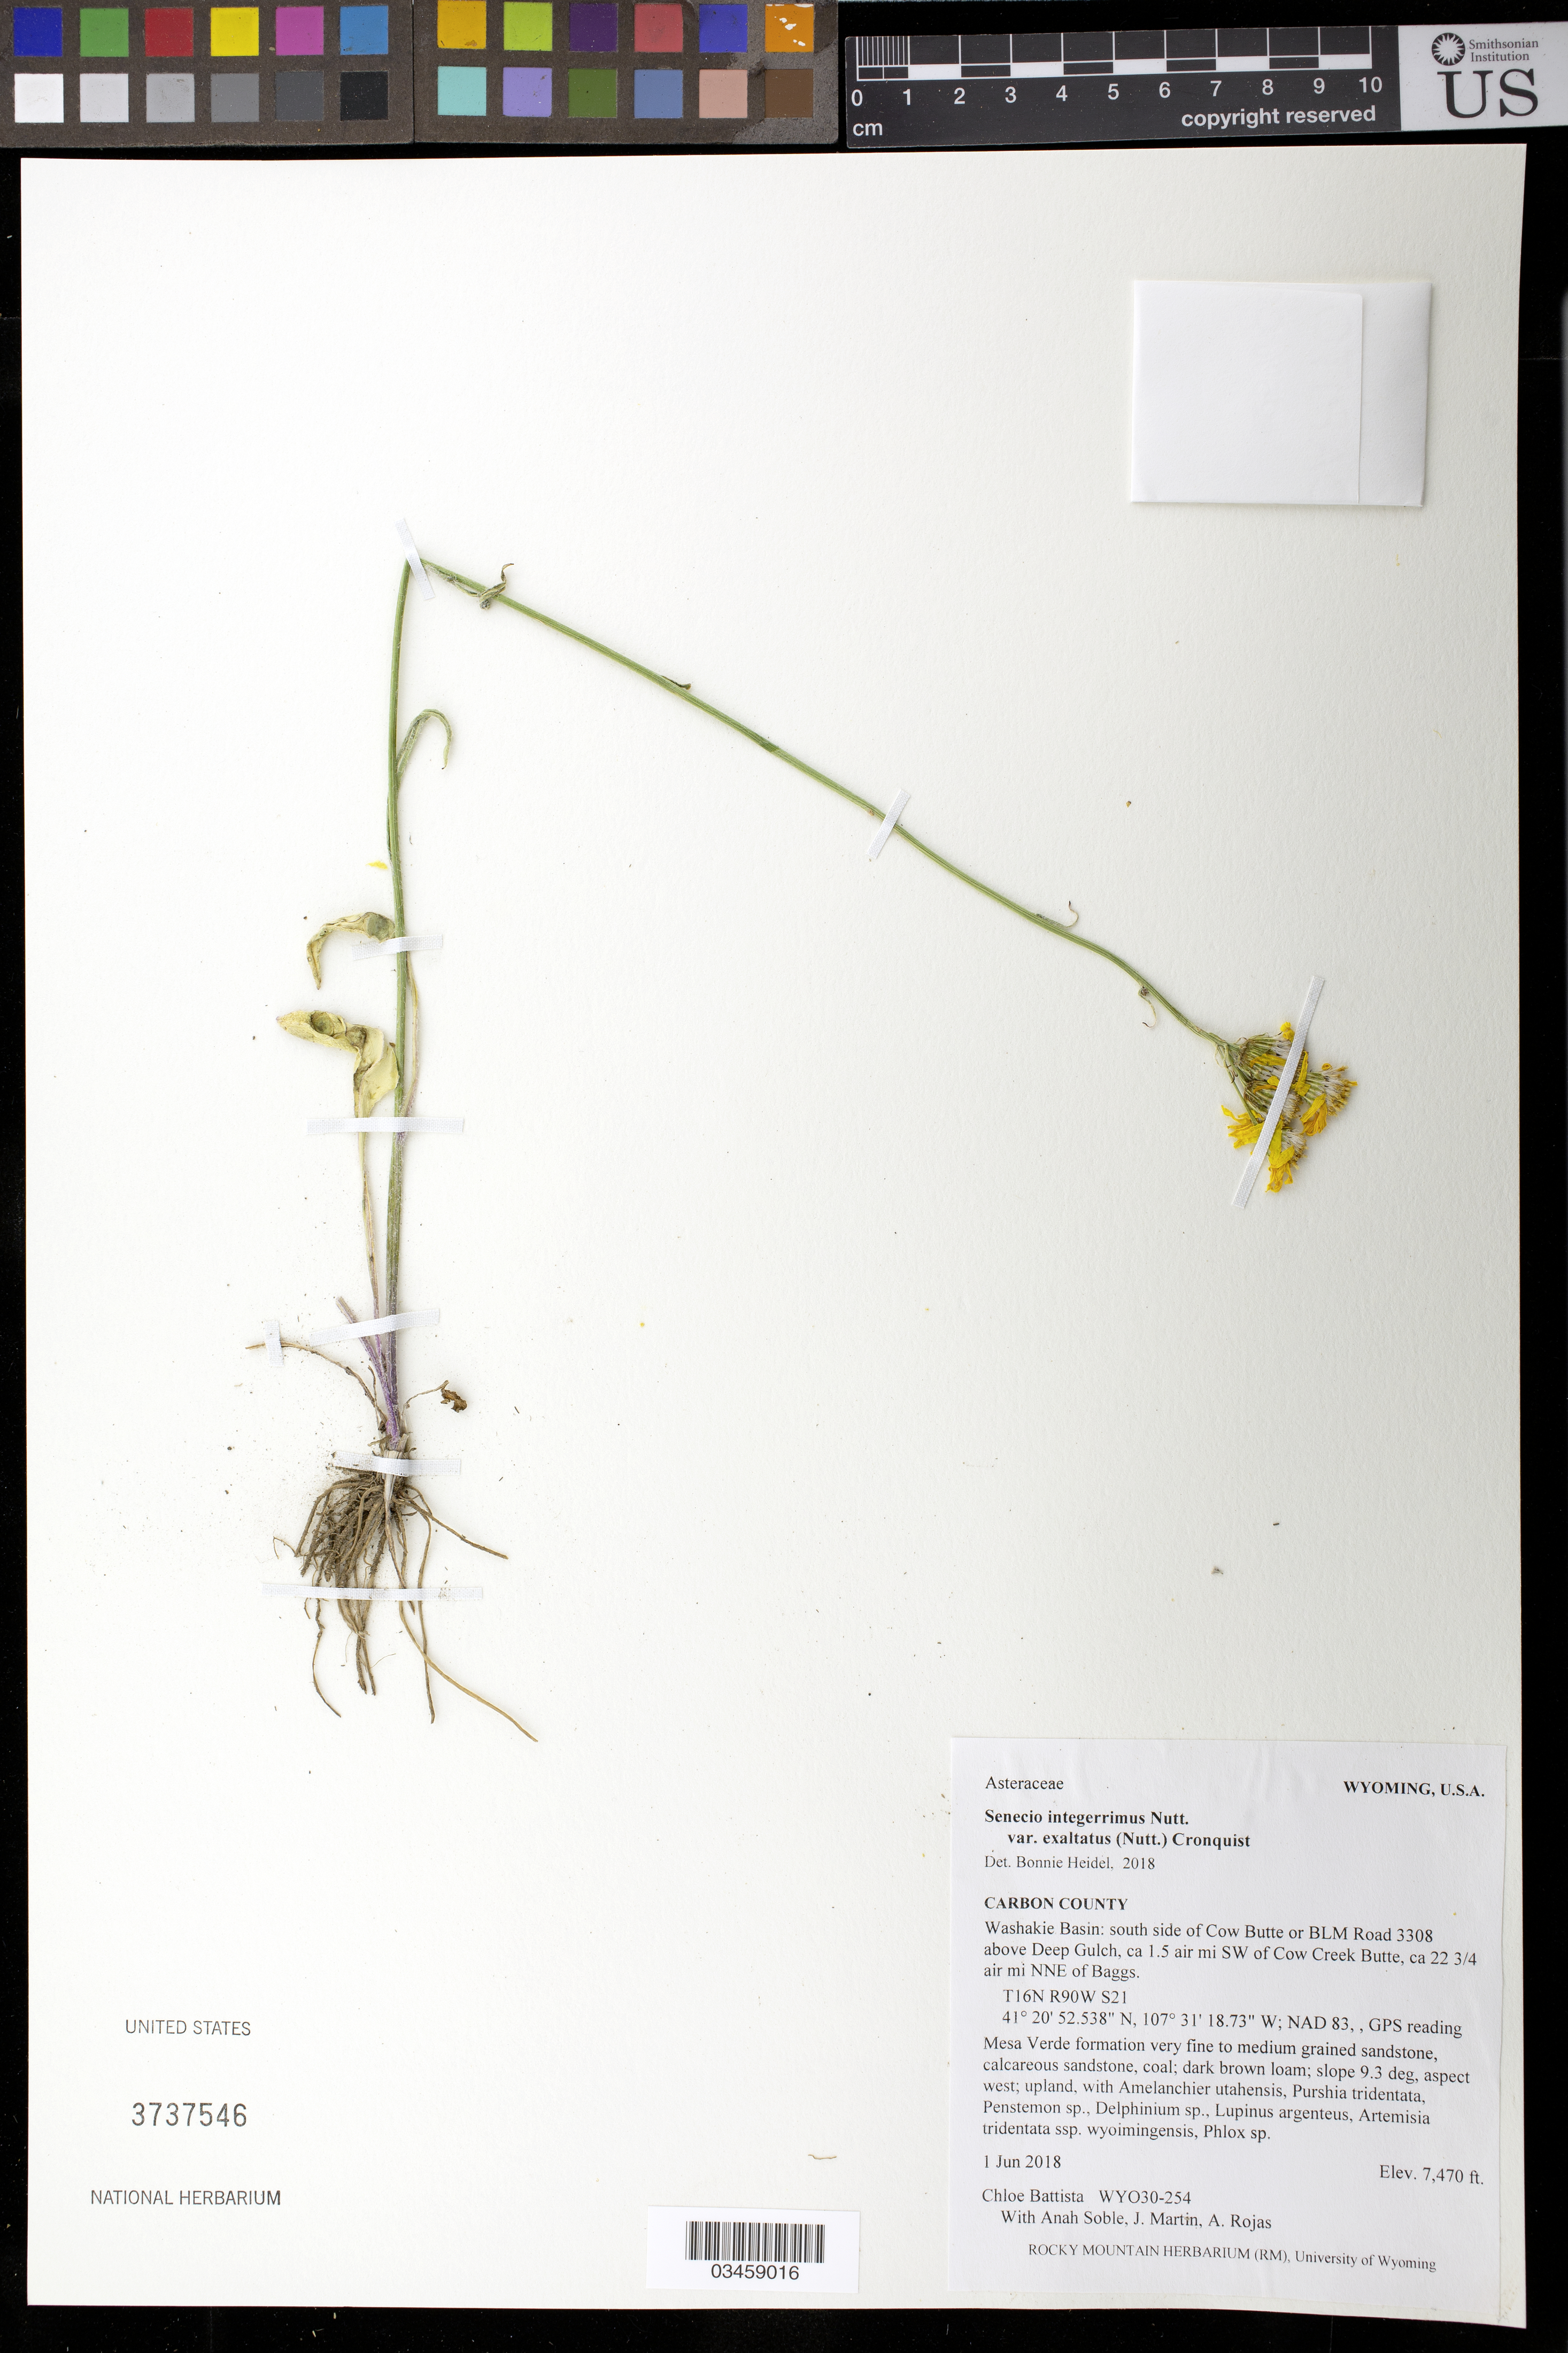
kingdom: Plantae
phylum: Tracheophyta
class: Magnoliopsida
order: Asterales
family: Asteraceae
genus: Senecio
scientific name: Senecio integerrimus var. exaltatus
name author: (Nutt.) Cronq.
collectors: C. Battista, A. Soble, J. Martin & A. Rojas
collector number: WY030-254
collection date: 2018-06-01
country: United States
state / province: Wyoming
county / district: Carbon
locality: Washakie Basin south side of Cow Butte or BLM Road 3308 above Deep Gulch, 1.5air mi. SW of Cow Creek Butte, 22 3/4 air mi. NNE of Baggs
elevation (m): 2277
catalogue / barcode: US 3737546